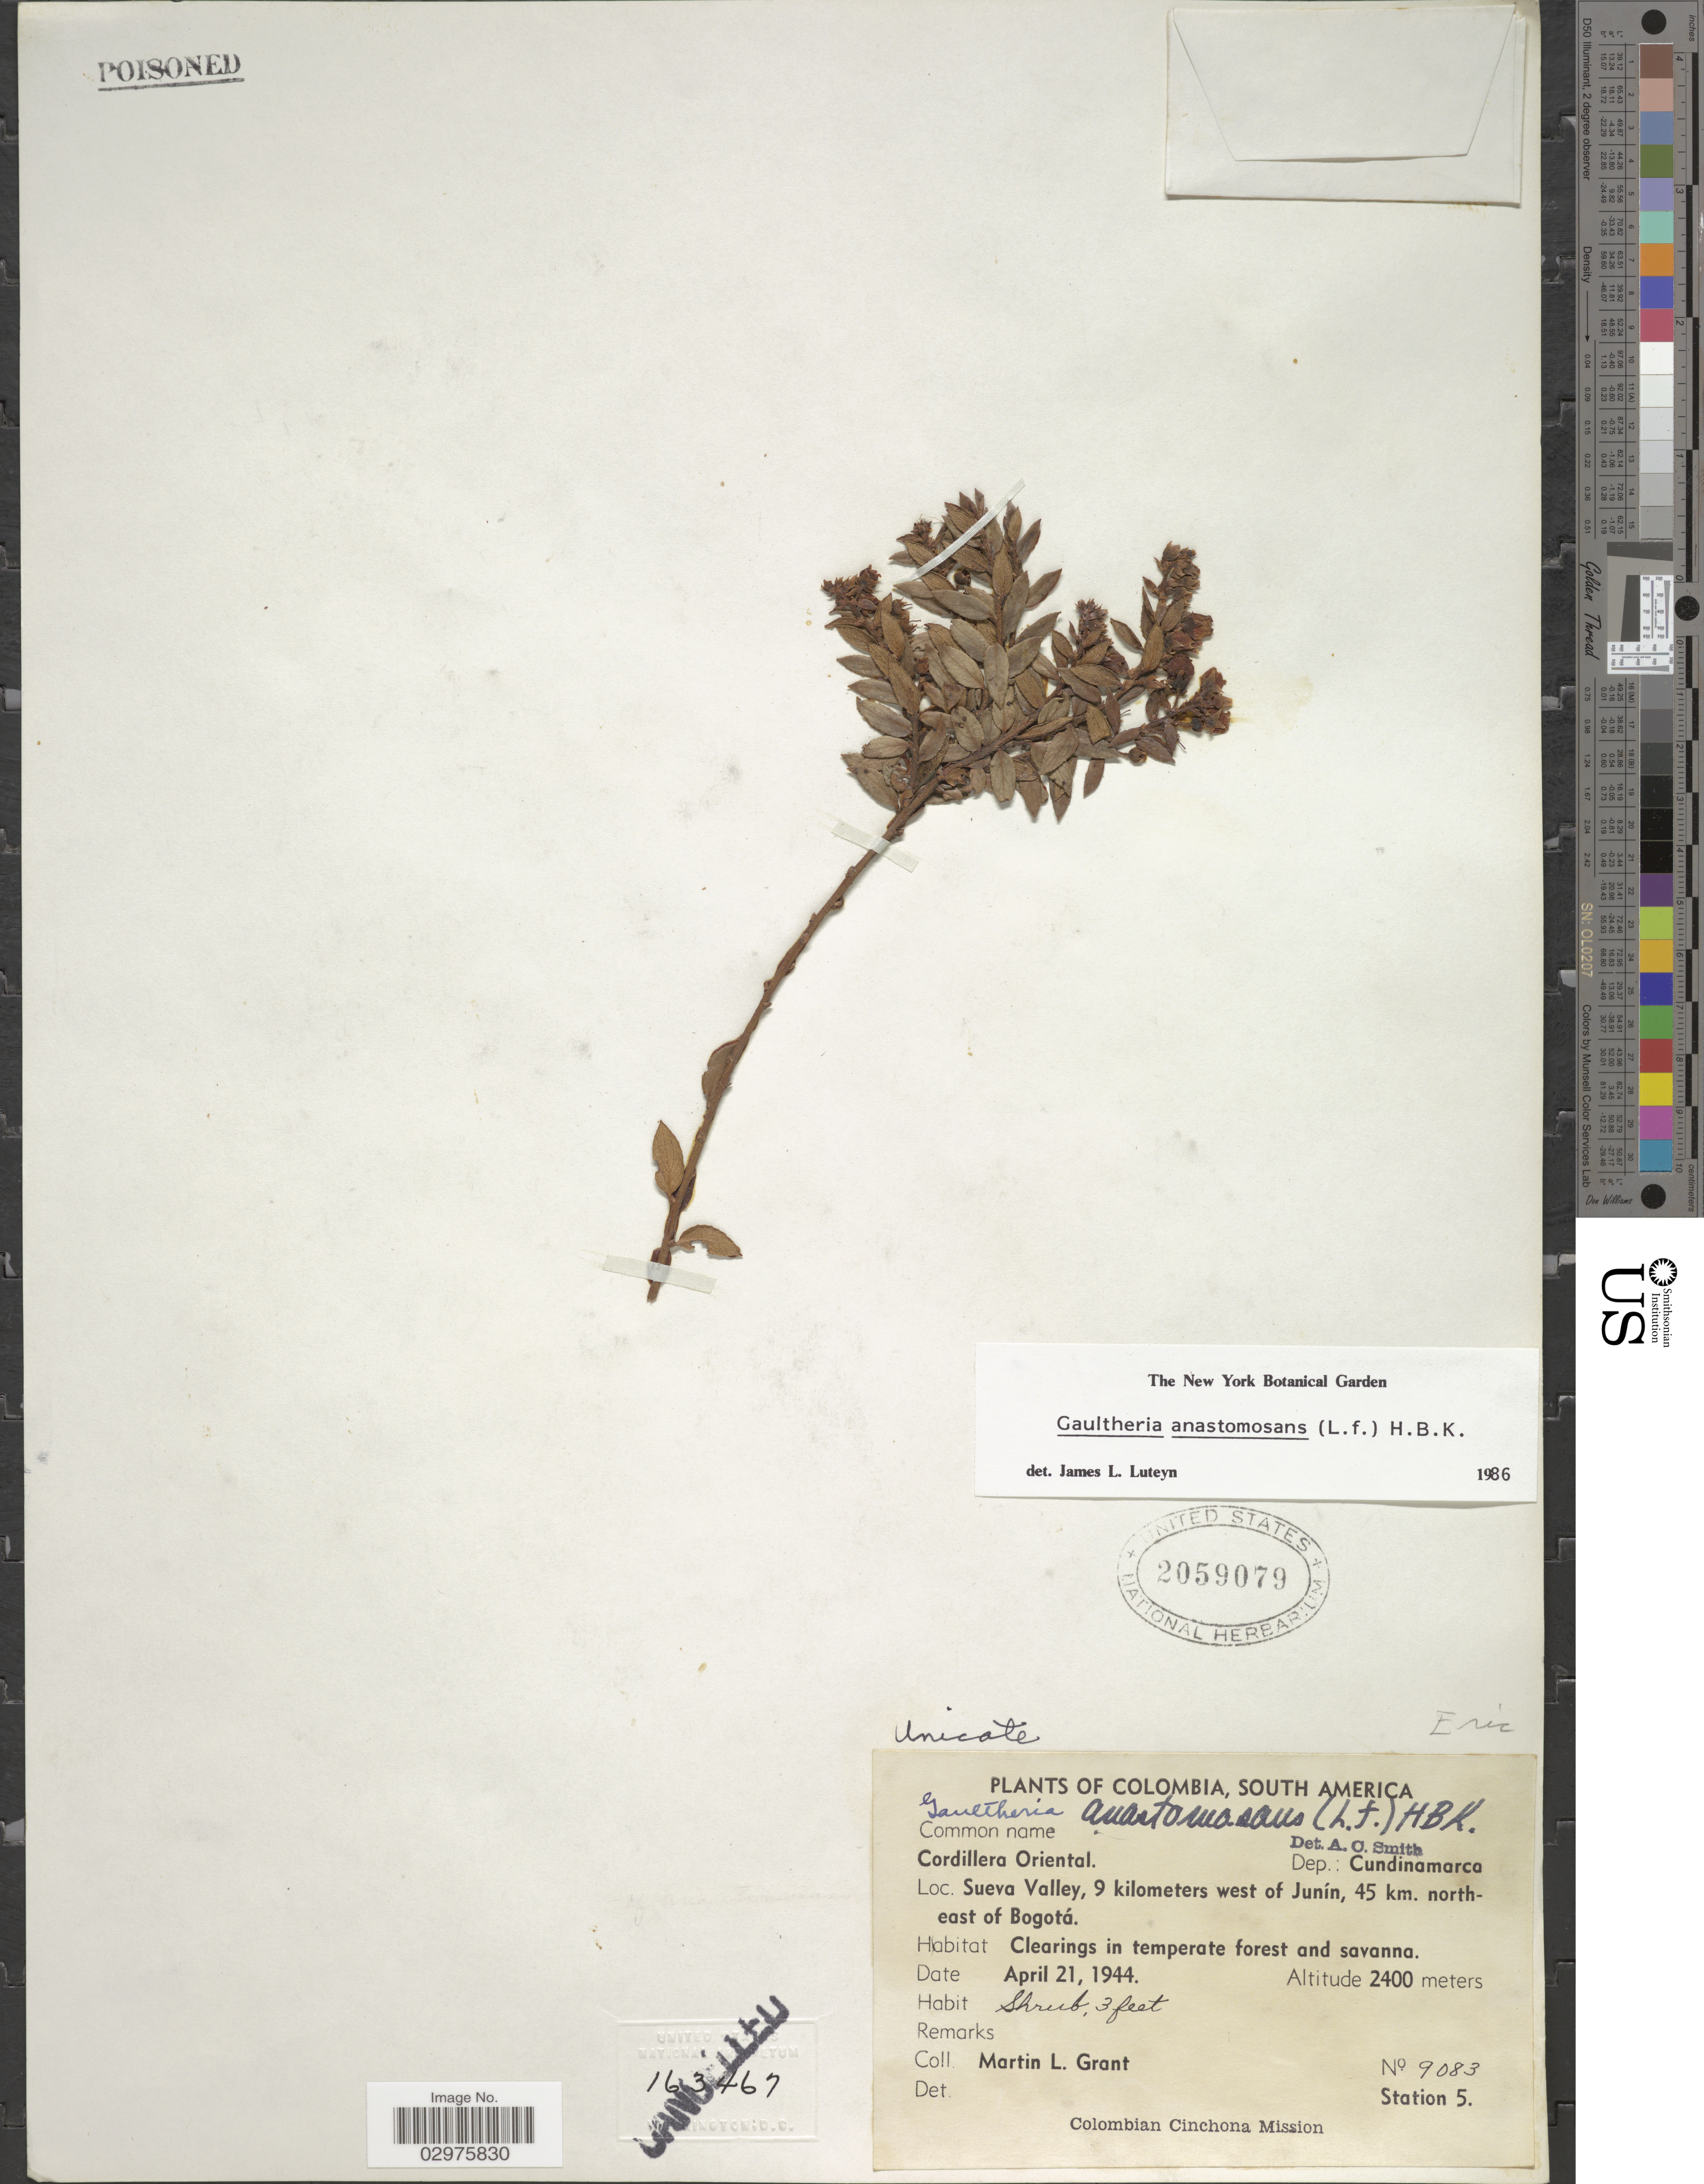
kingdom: Plantae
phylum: Tracheophyta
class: Magnoliopsida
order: Ericales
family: Ericaceae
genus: Gaultheria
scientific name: Gaultheria anastomosans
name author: (L. f.) Kunth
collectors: M. L. Grant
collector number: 9083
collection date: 1944-04-21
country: Colombia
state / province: Cundinamarca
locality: Cordillera Oriental. Dep.: Cundinamarca. Sueva Valley, 9 kilometers west of Junín, 45 km. north-east of Bogotá.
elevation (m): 2400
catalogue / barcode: US 2059079